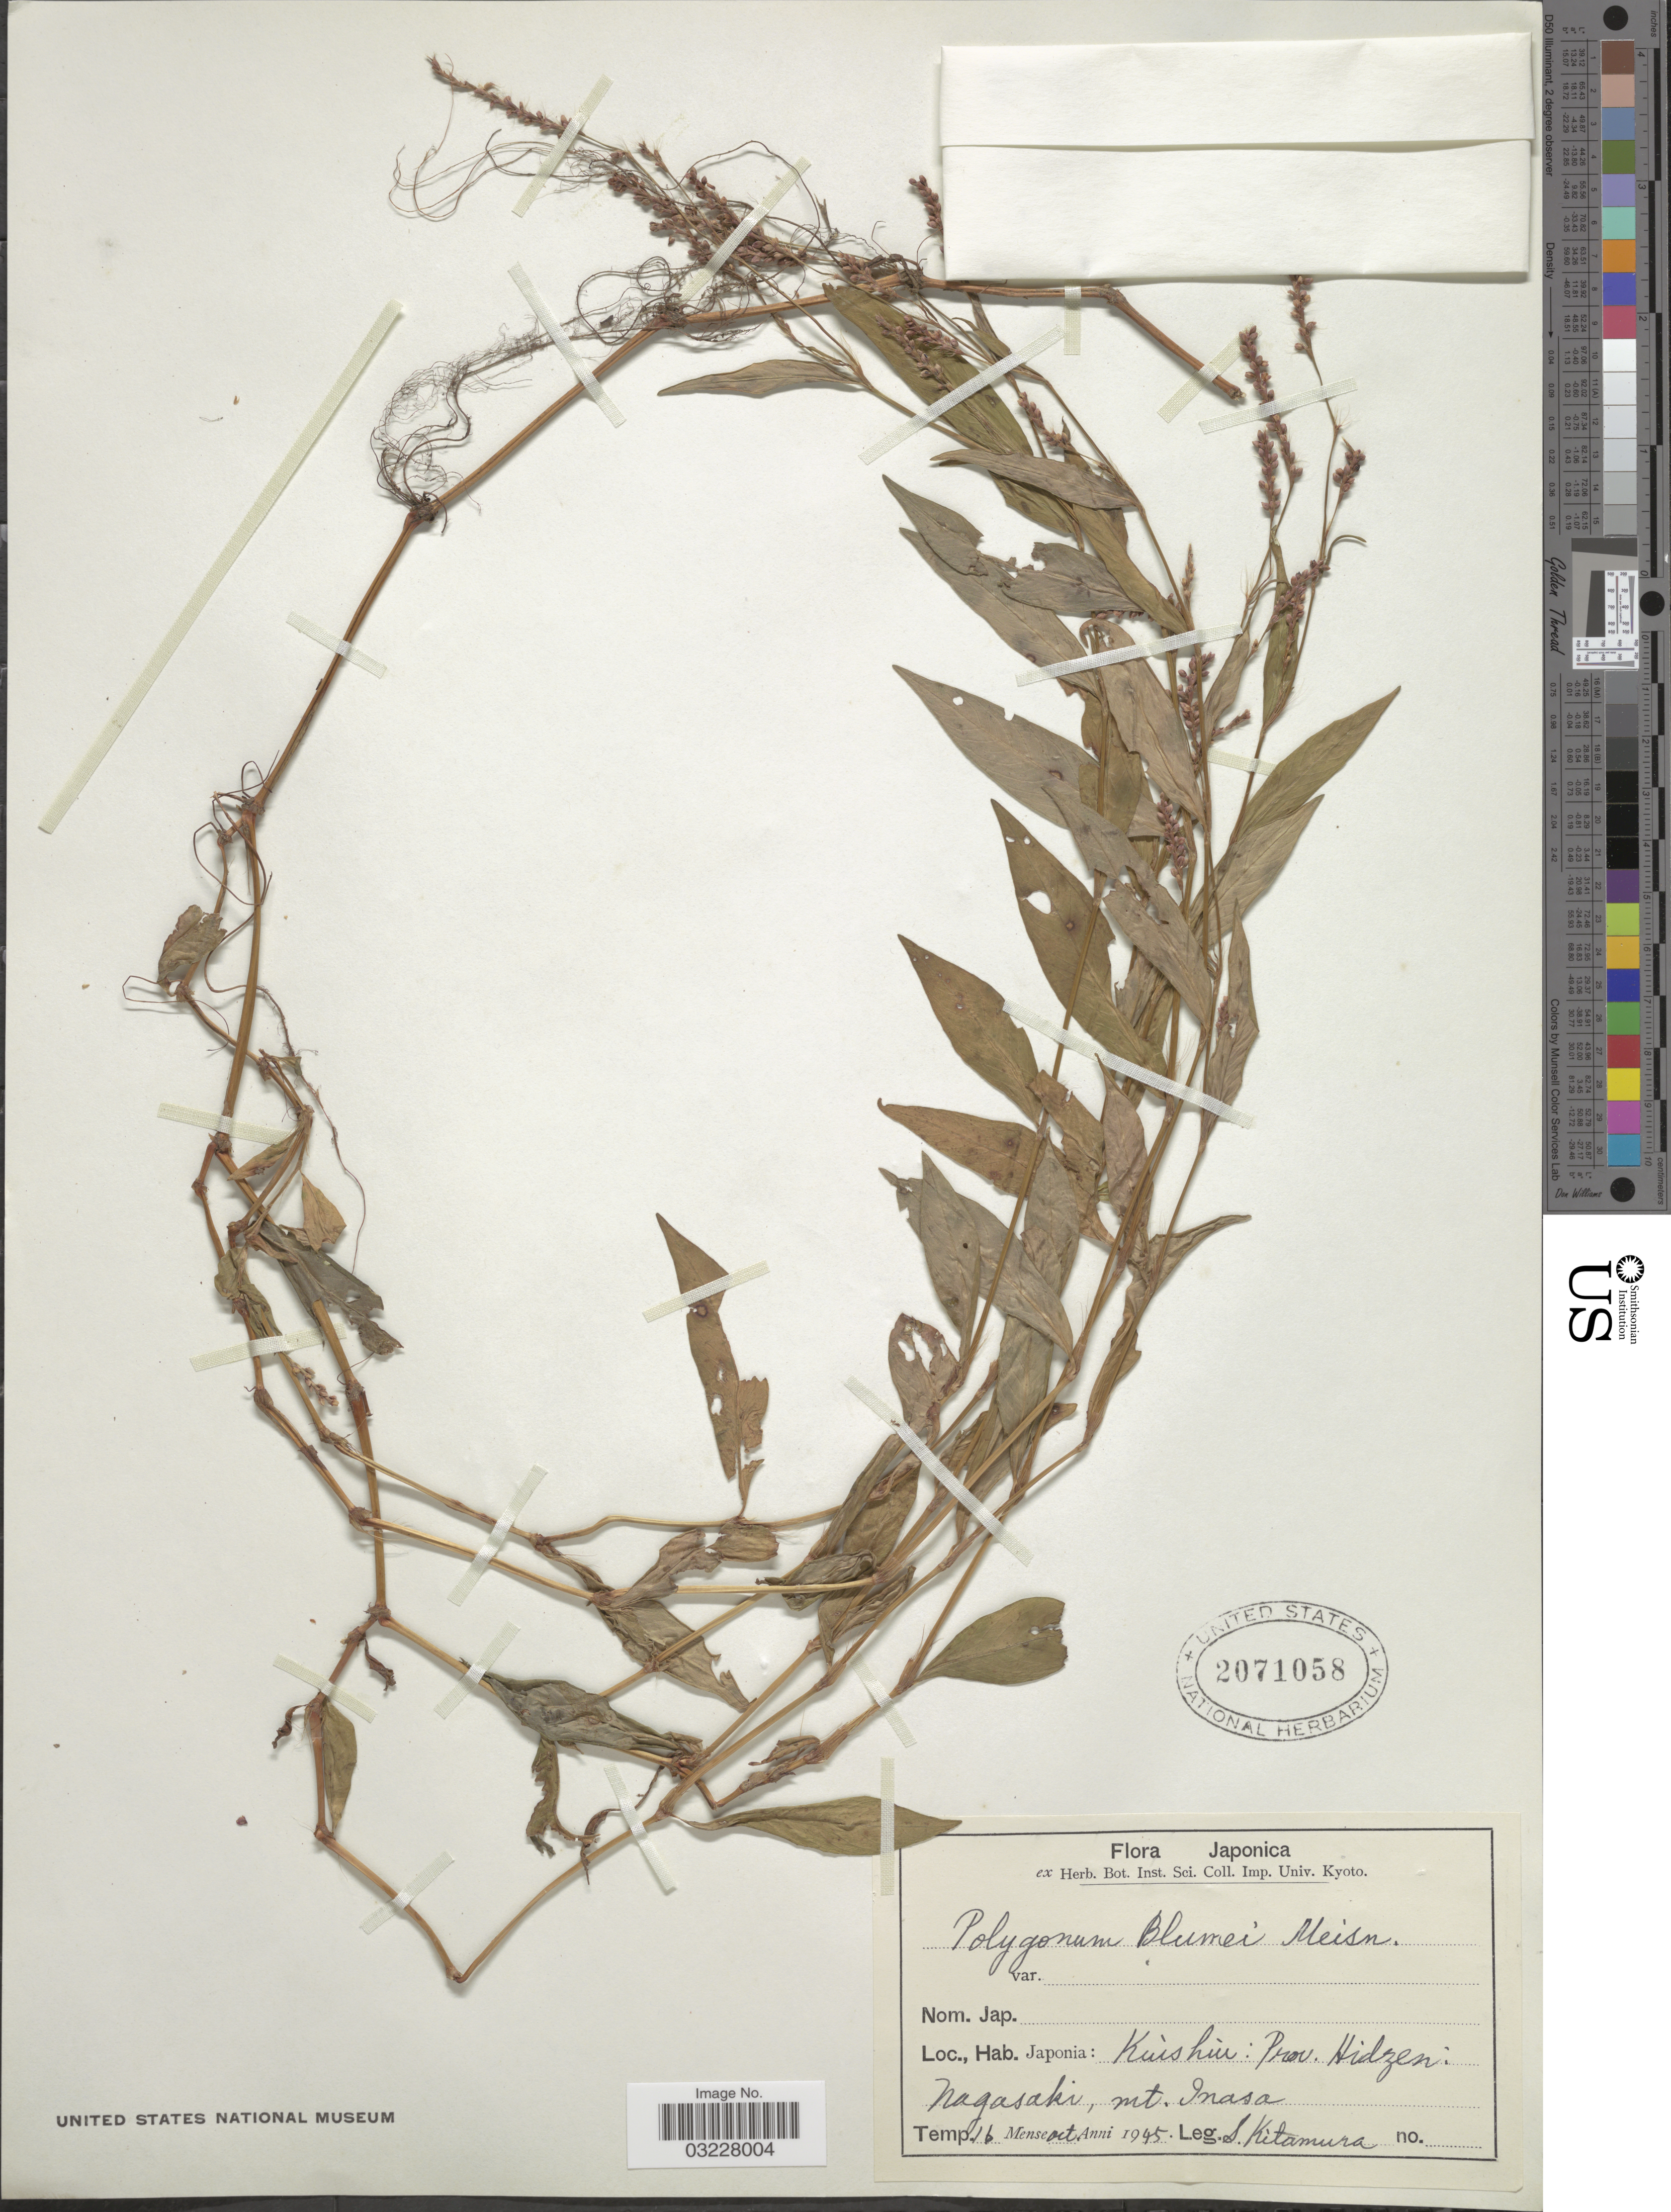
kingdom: Plantae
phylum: Tracheophyta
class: Magnoliopsida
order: Caryophyllales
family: Polygonaceae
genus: Polygonum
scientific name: Polygonum blumei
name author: Meisn. ex Miq.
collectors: S. Kitamura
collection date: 1945-10-16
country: Japan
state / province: Nagasaki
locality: Kuishiu: Prov. Hidzen: Nagasaki, Mt. Inasa.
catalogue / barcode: US 2071058